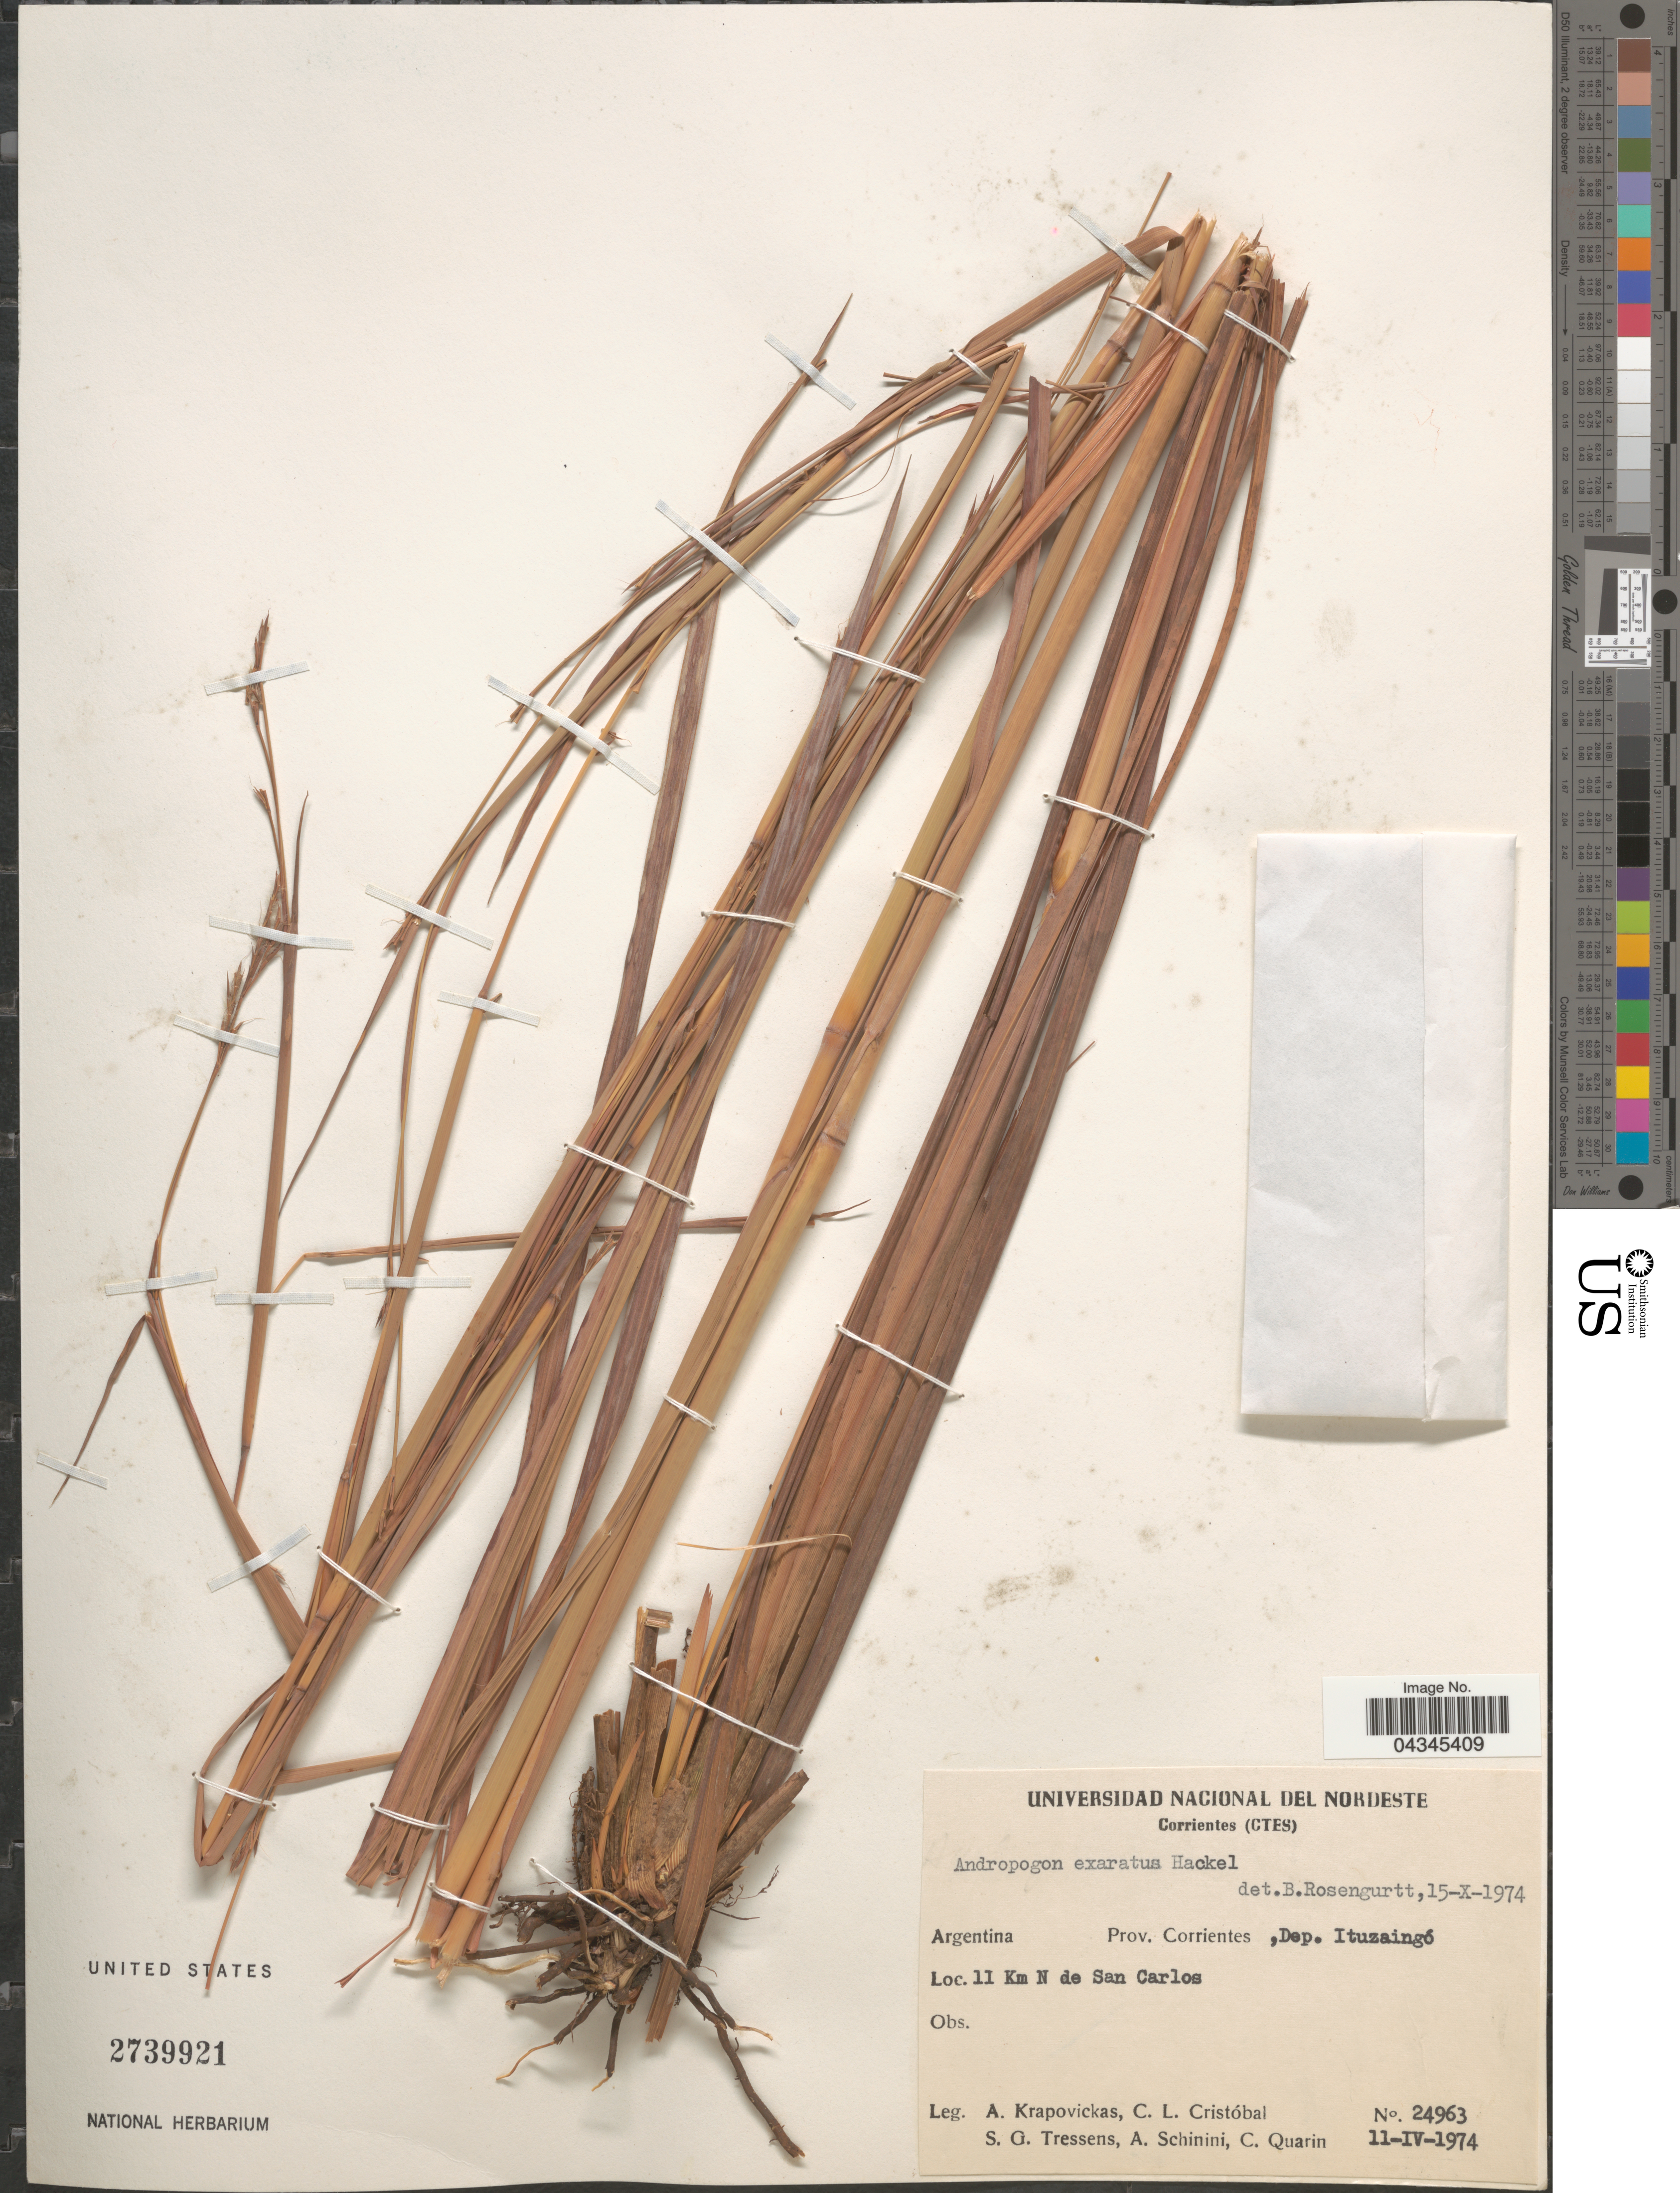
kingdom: Plantae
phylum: Tracheophyta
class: Liliopsida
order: Poales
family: Poaceae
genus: Andropogon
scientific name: Andropogon exaratus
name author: Hack.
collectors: A. Krapovickas, C. L. Cristóbal, S. Tressens, A. Schinini & C. Quarin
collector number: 24963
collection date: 1974-04-11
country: Argentina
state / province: Corrientes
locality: Dep. Ituzaingó. 11 Km N de San Carlos.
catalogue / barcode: US 2739921